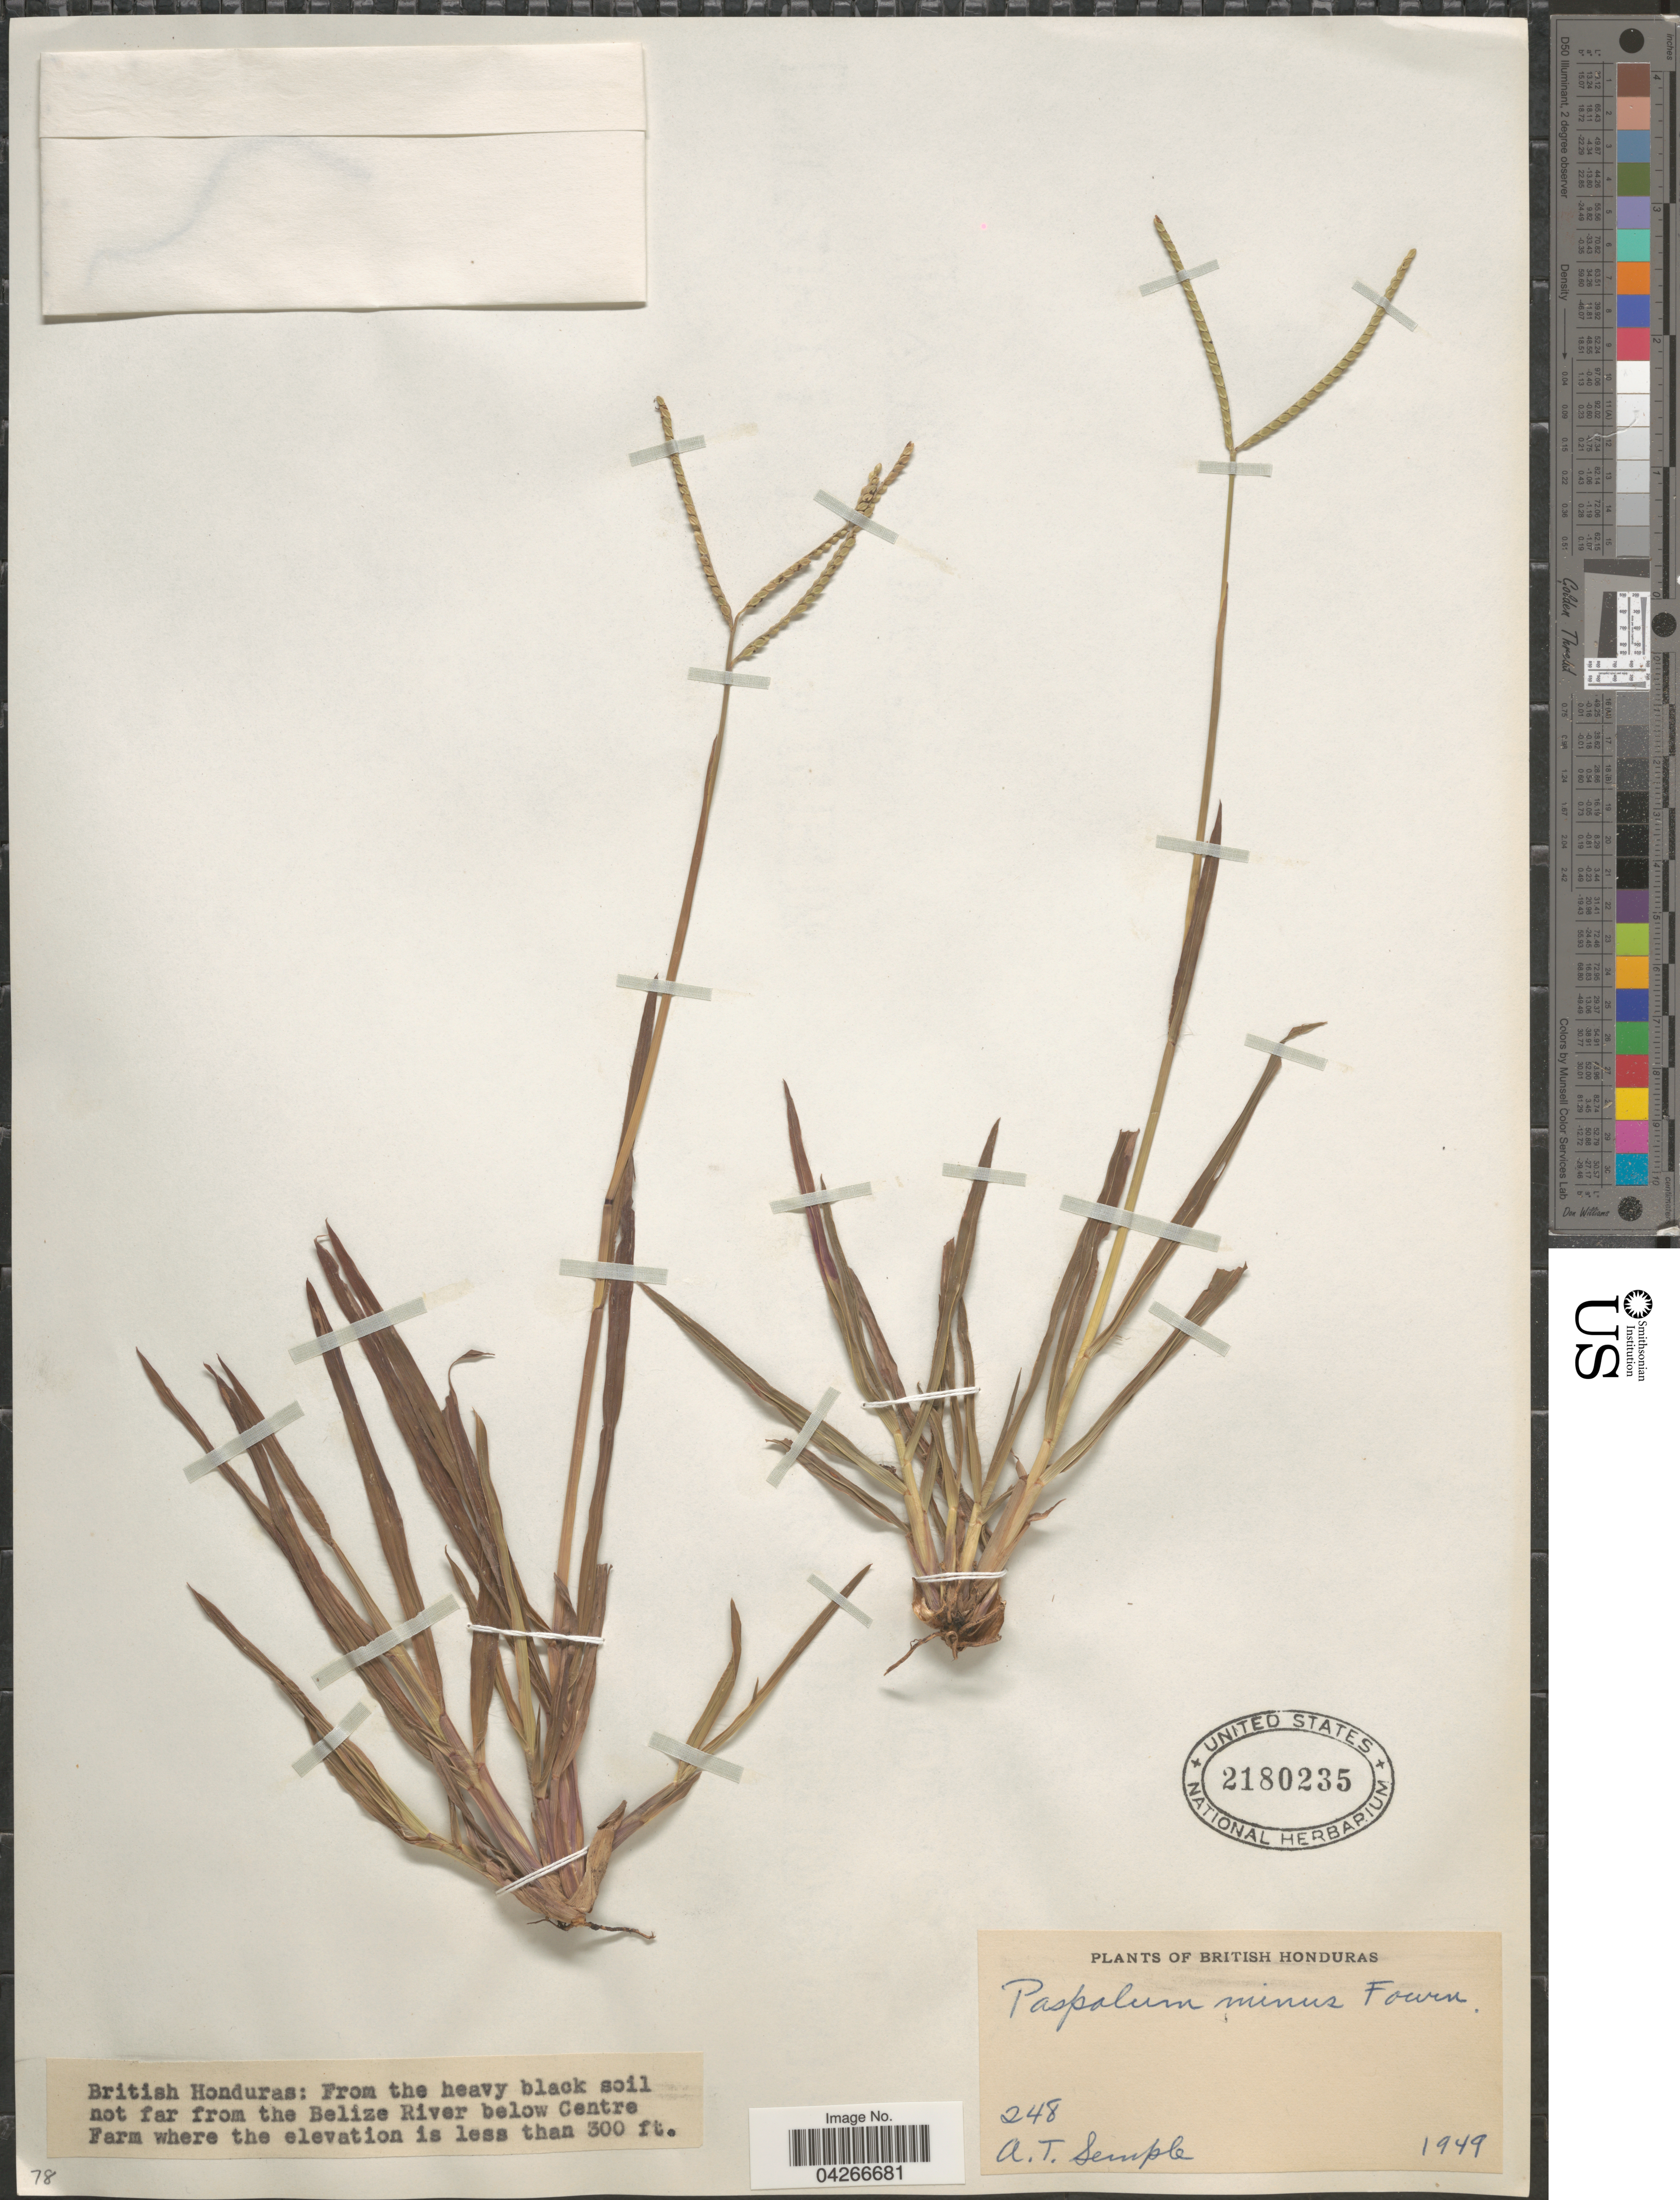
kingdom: Plantae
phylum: Tracheophyta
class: Liliopsida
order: Poales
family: Poaceae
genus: Paspalum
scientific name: Paspalum minus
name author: E. Fourn.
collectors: A. Semple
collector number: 248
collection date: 1949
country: Belize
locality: British Honduras: not far from the Belize River below Centre.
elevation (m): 91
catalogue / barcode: US 2180235